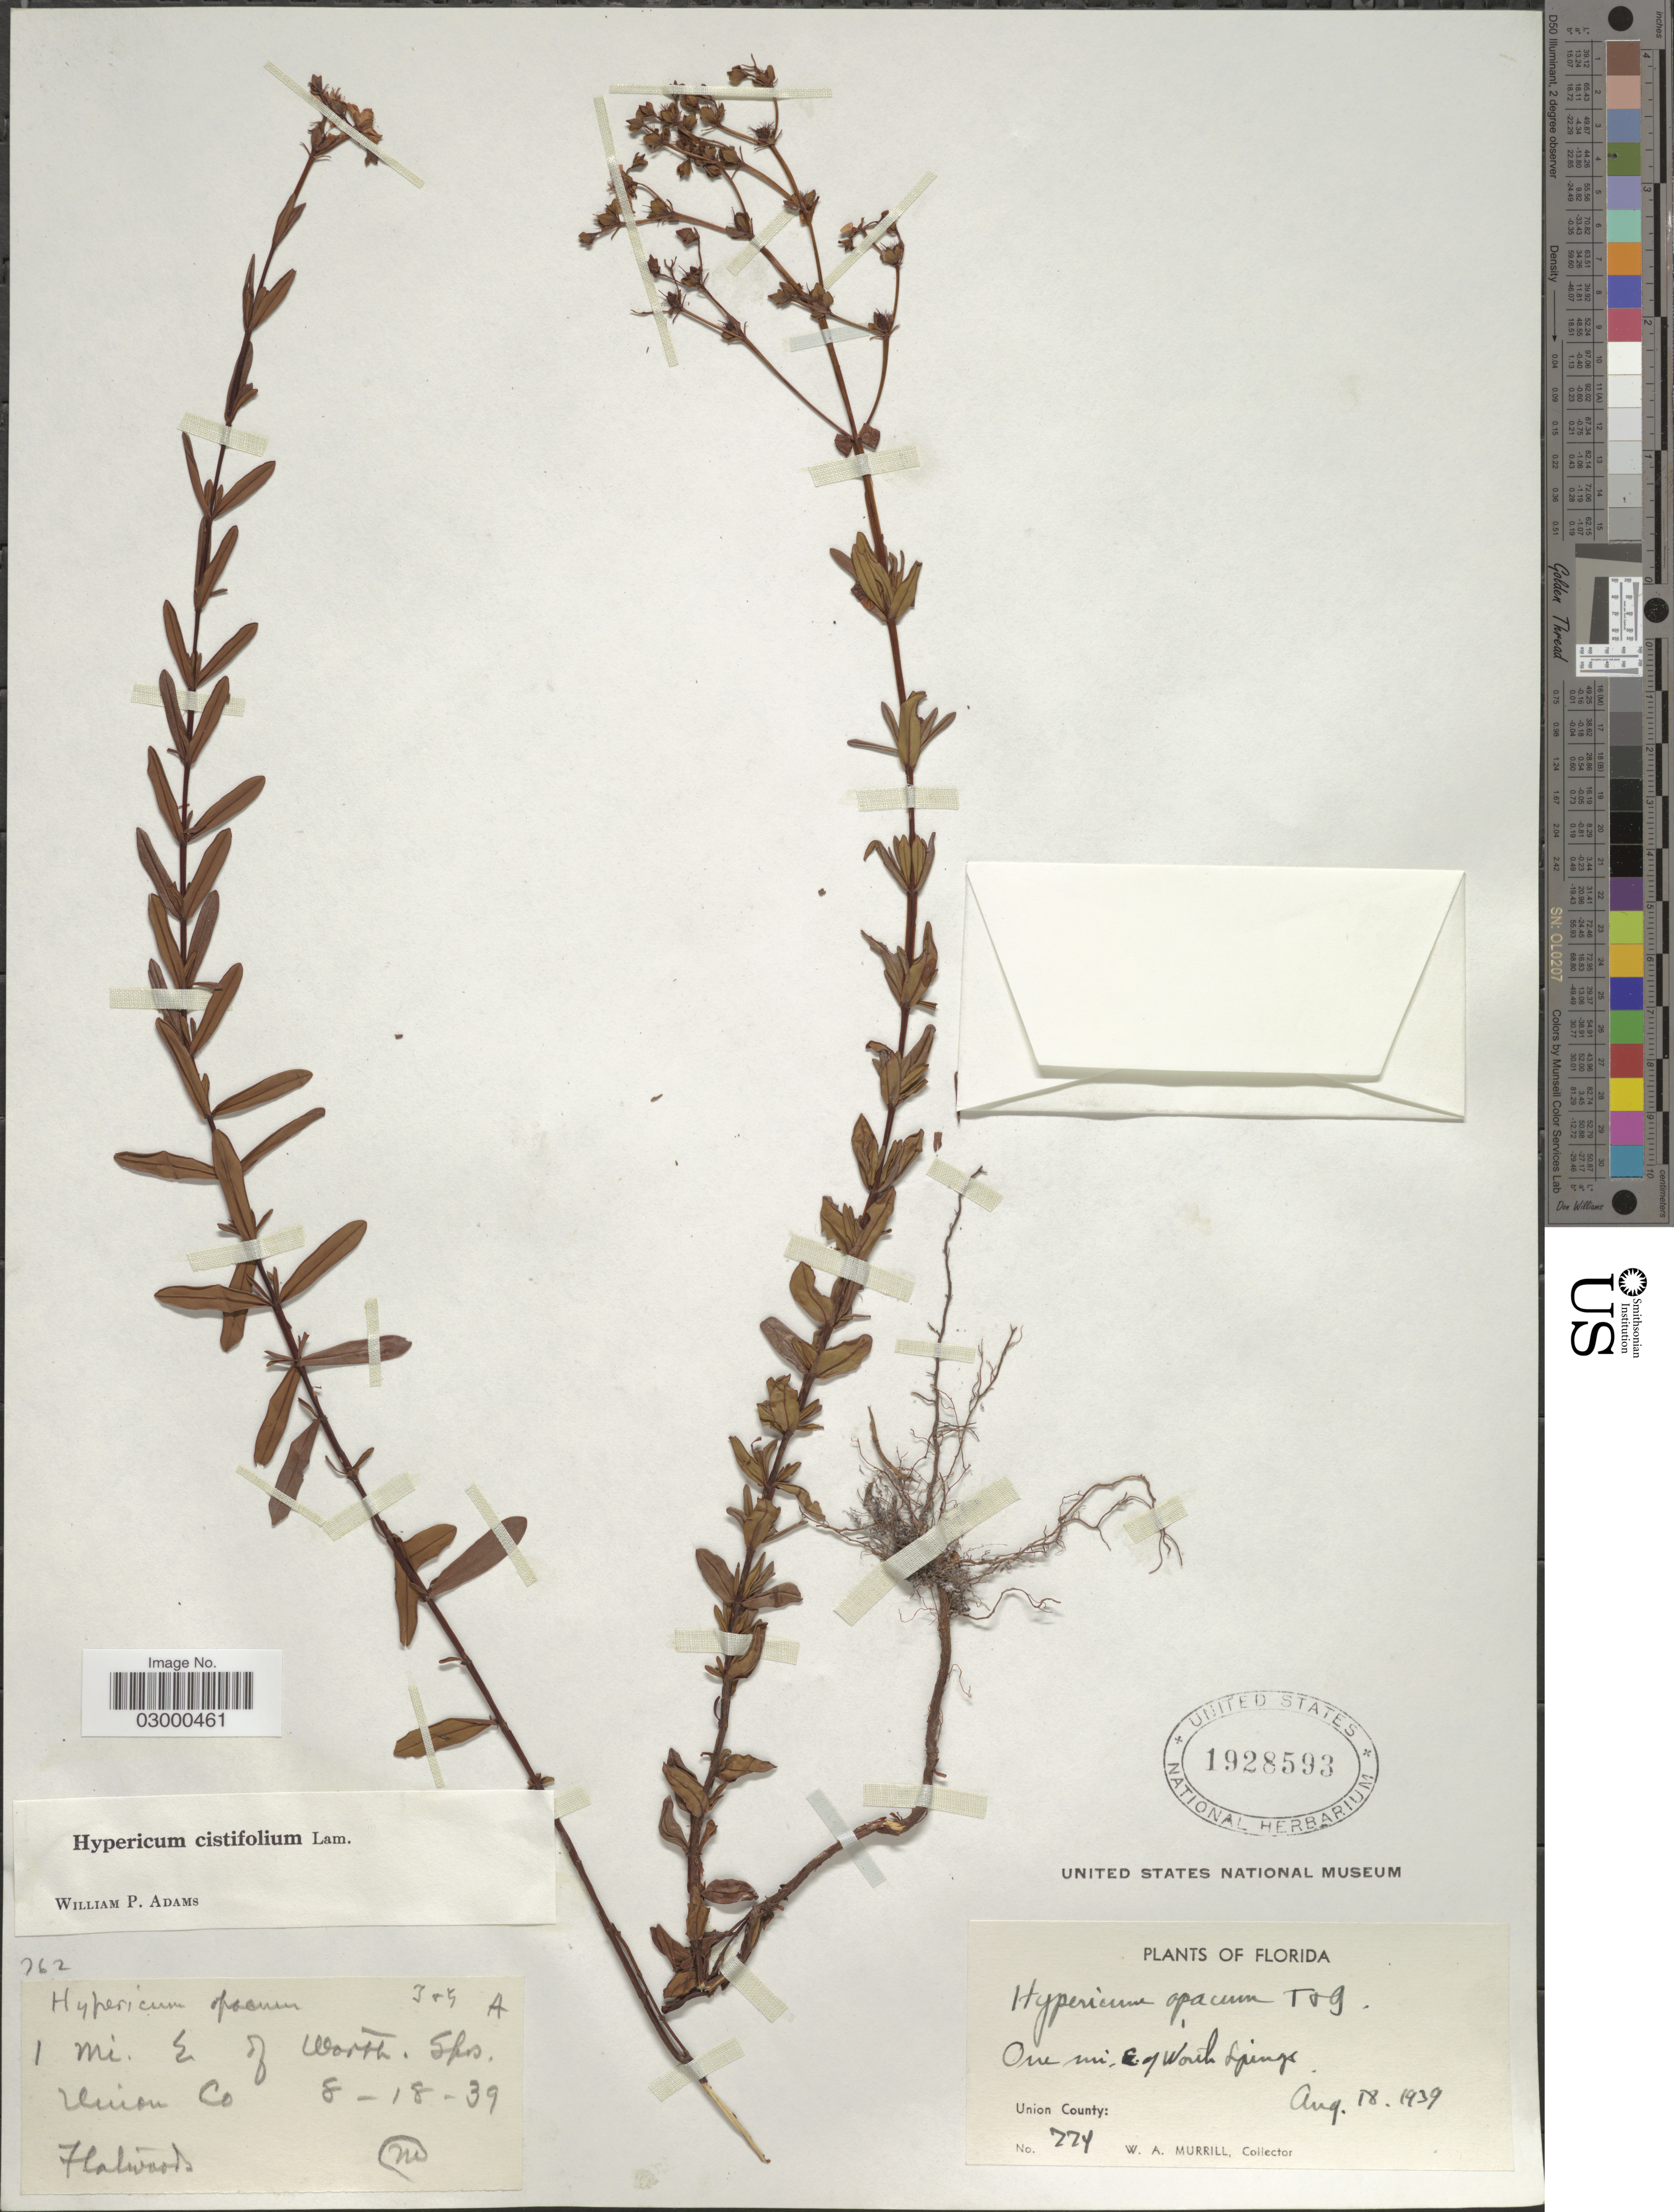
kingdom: Plantae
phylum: Tracheophyta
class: Magnoliopsida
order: Malpighiales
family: Hypericaceae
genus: Hypericum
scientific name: Hypericum cistifolium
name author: Lam.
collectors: W. A. Murrill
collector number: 224*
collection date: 1939-08-18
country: United States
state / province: Florida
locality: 1 mi E. of Worth Springs, Union County.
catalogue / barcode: US 1928593